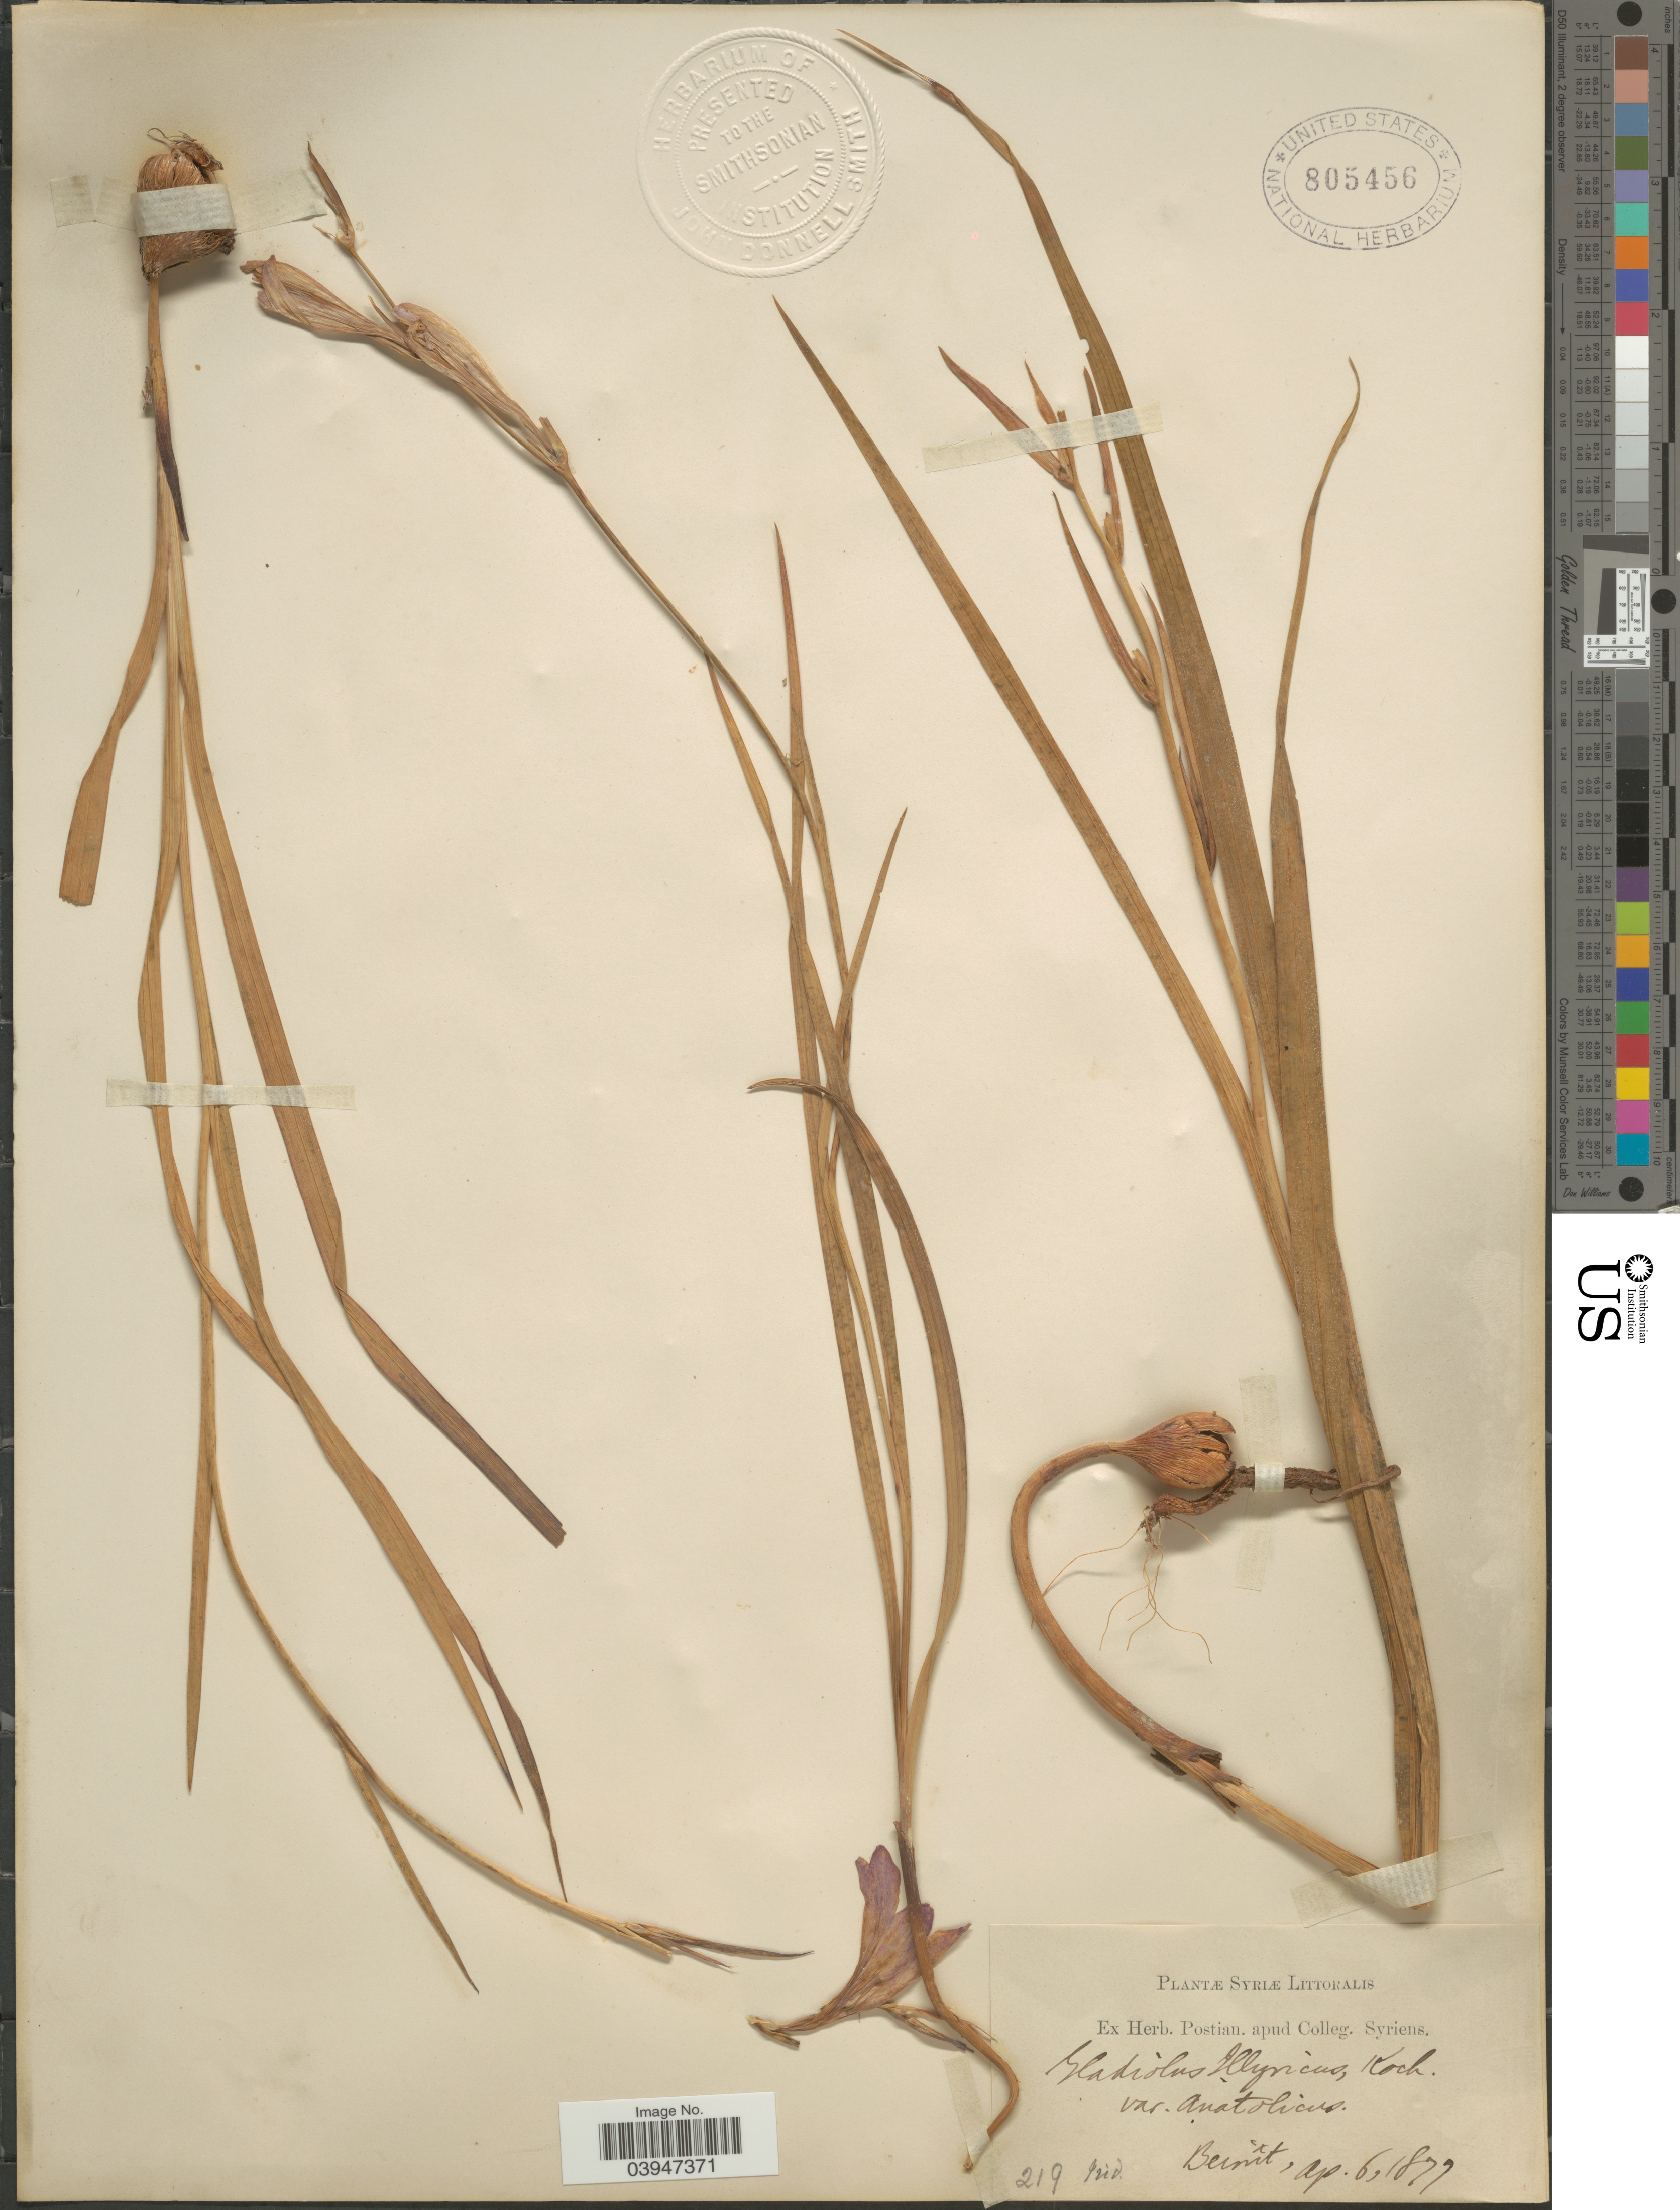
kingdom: Plantae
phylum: Tracheophyta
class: Liliopsida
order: Asparagales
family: Iridaceae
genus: Gladiolus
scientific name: Gladiolus illyricus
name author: W.D.J. Koch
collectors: ex herb. Postian. apud Colleg. Syriens. Protest. USE "Fannie P. A. Shepard" (10308853) AS PRIMARY COLLECTOR INSTEAD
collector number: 219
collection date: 1877-04-06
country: Lebanon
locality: Syriæ Littoralis. Beirut.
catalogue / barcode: US 805456